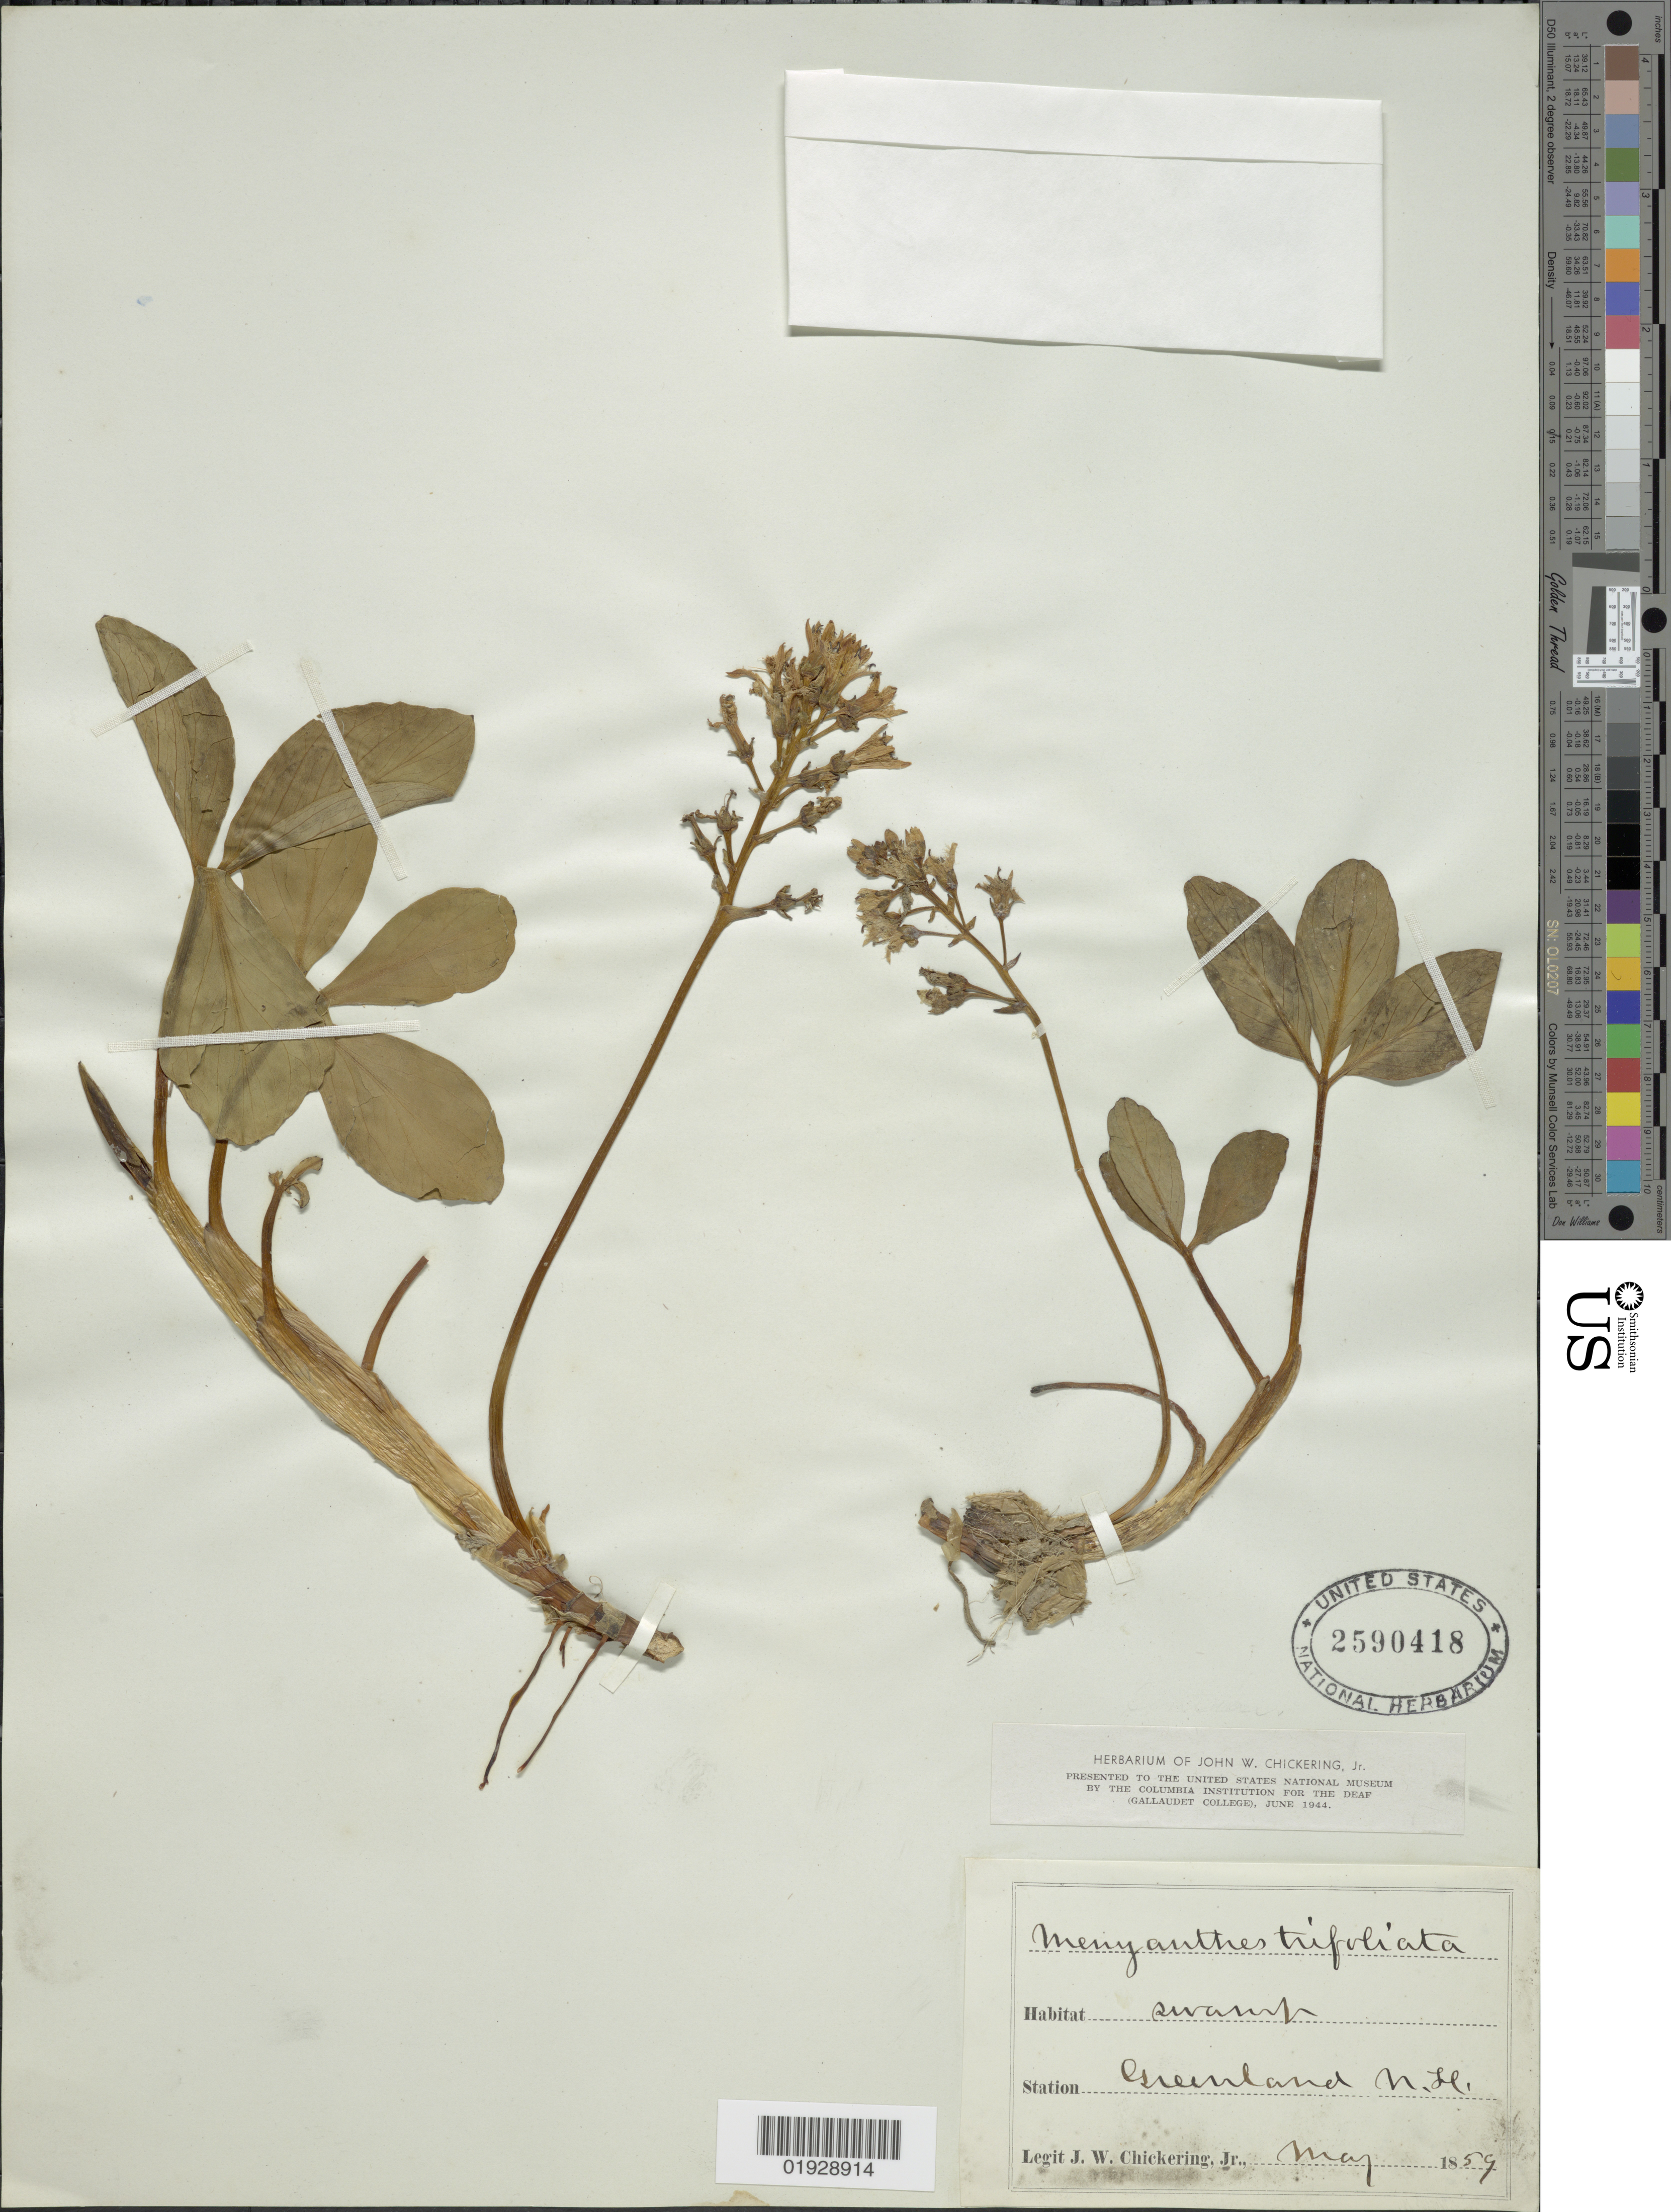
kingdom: Plantae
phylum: Tracheophyta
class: Magnoliopsida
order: Asterales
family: Menyanthaceae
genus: Menyanthes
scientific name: Menyanthes trifoliata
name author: L.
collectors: J. W. Chickering Jr.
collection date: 1859-05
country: United States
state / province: New Hampshire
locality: Station Greenland, N.H.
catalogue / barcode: US 2590418